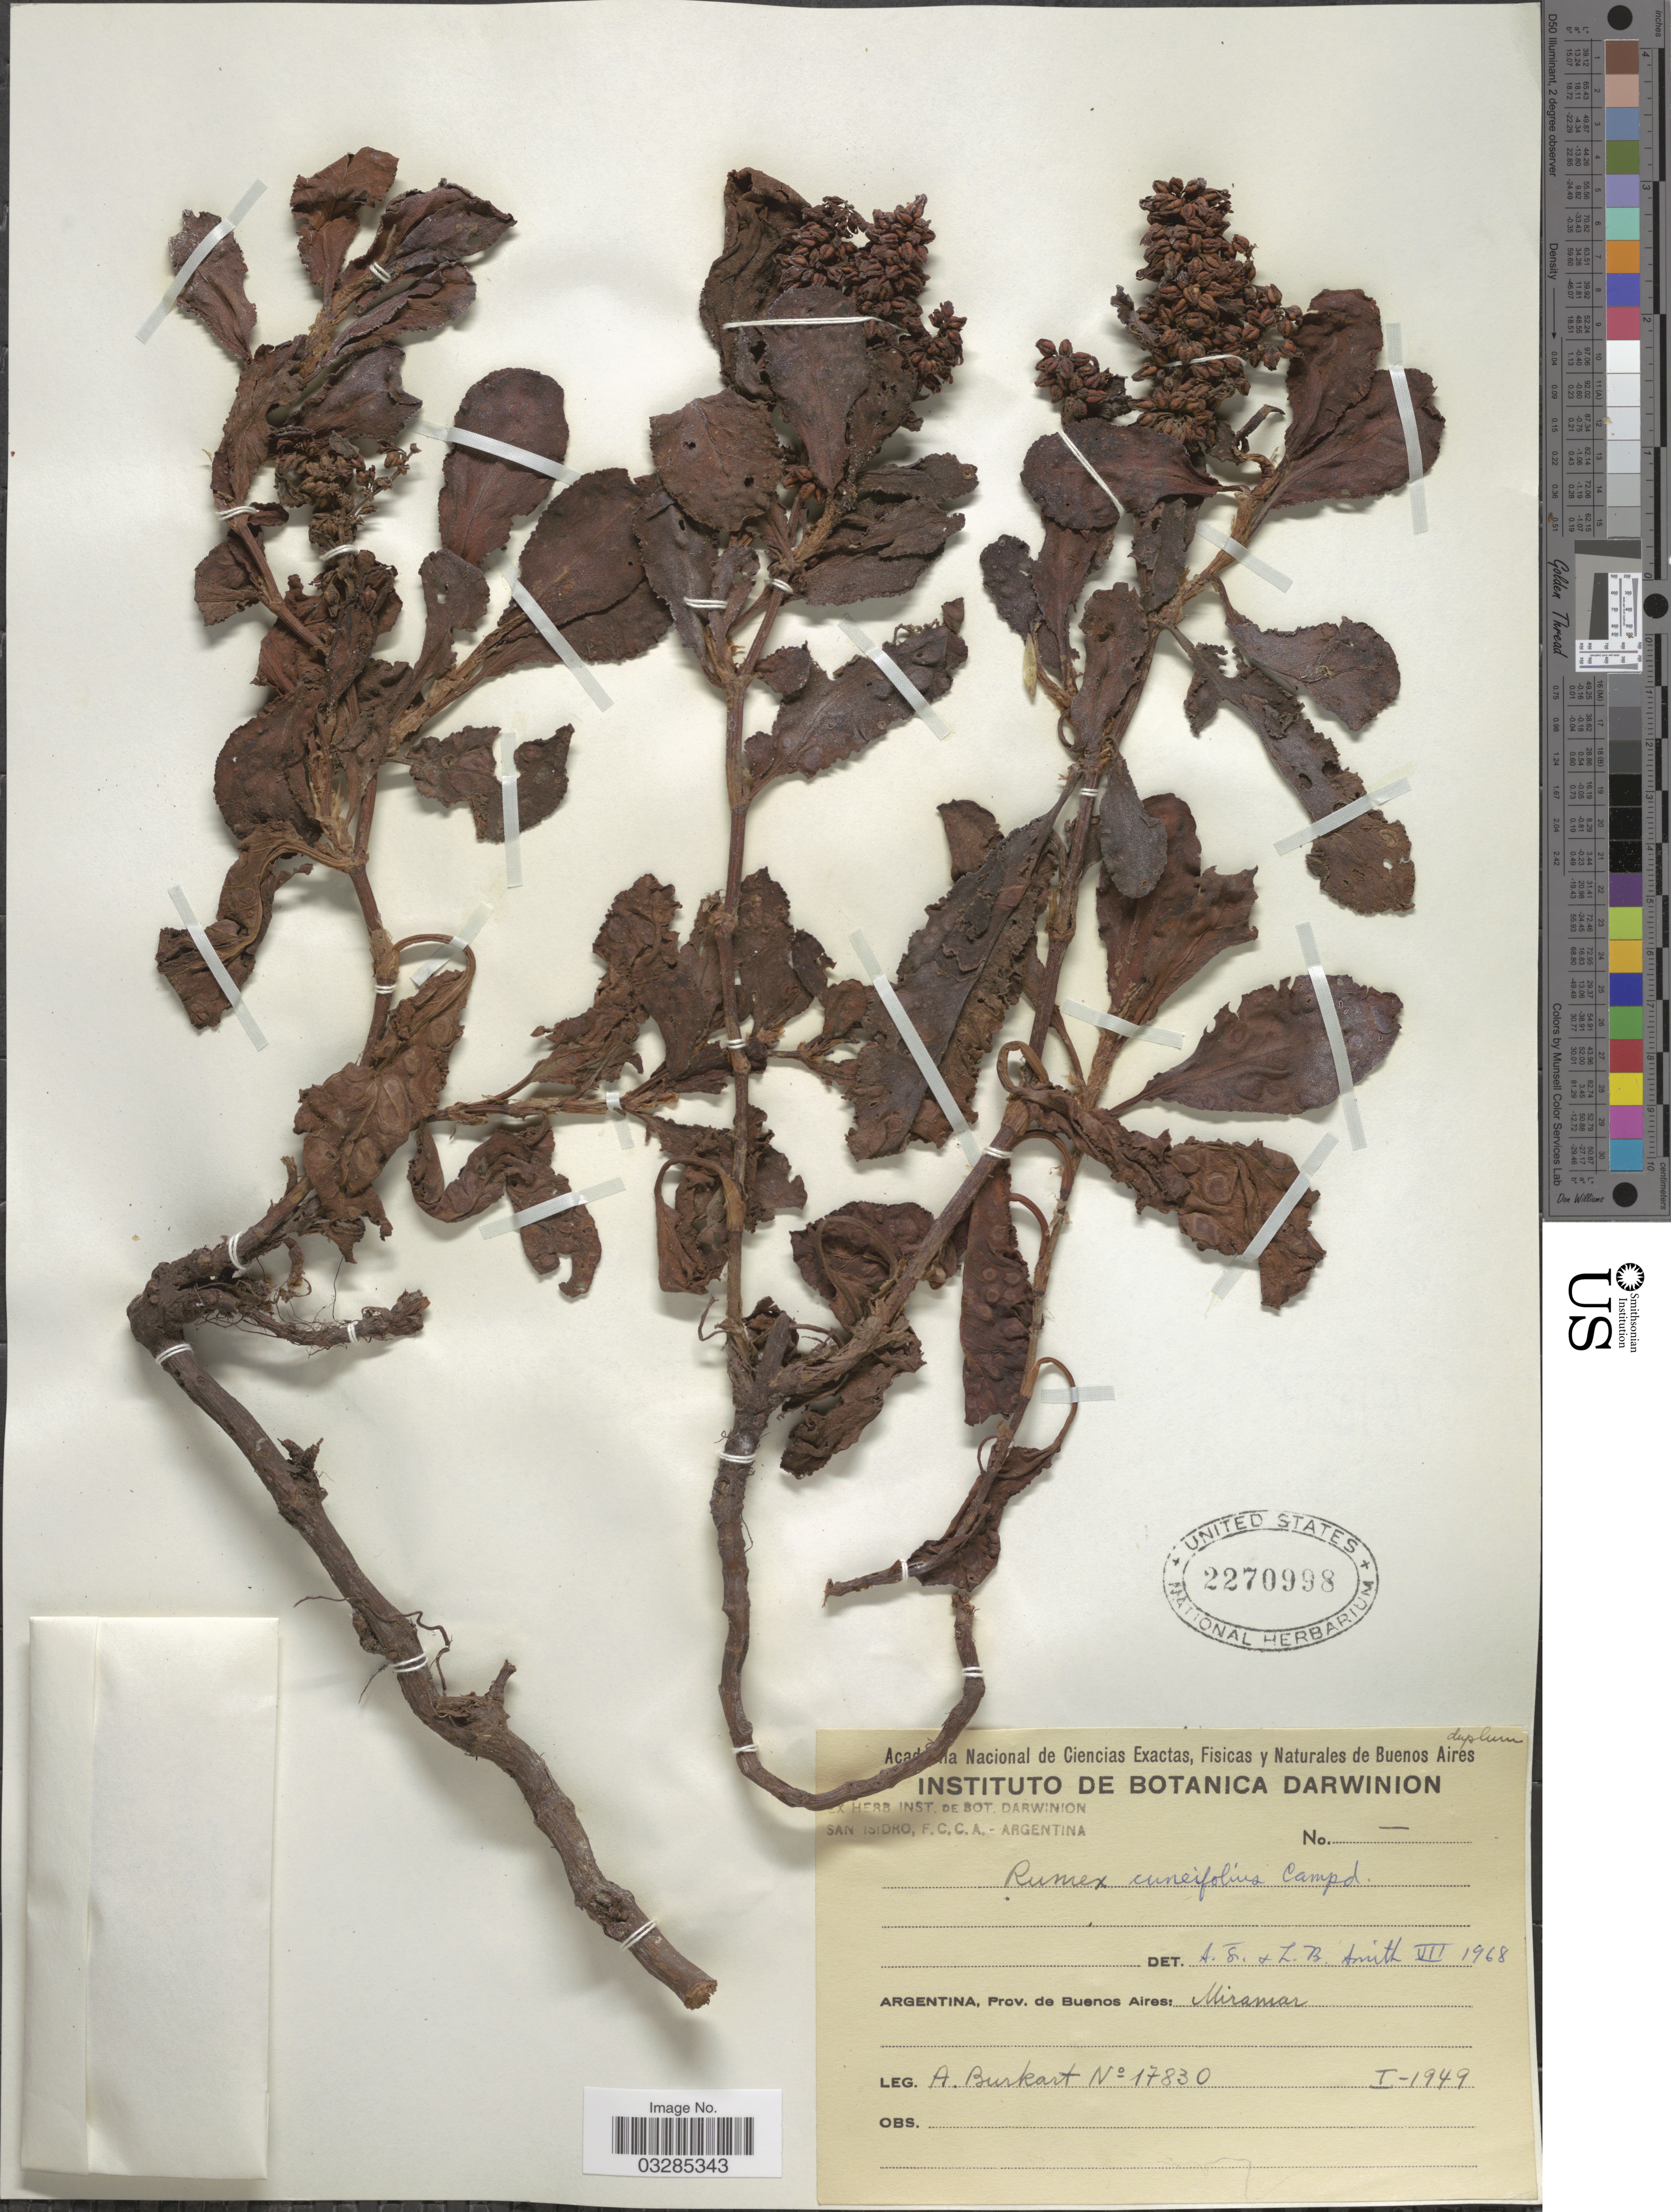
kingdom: Plantae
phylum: Tracheophyta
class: Magnoliopsida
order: Caryophyllales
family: Polygonaceae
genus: Rumex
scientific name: Rumex cuneifolius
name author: Campd.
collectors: A. E. Burkart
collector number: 17830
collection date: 1949-01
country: Argentina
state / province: Buenos Aires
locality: Miramar.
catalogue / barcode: US 2270998